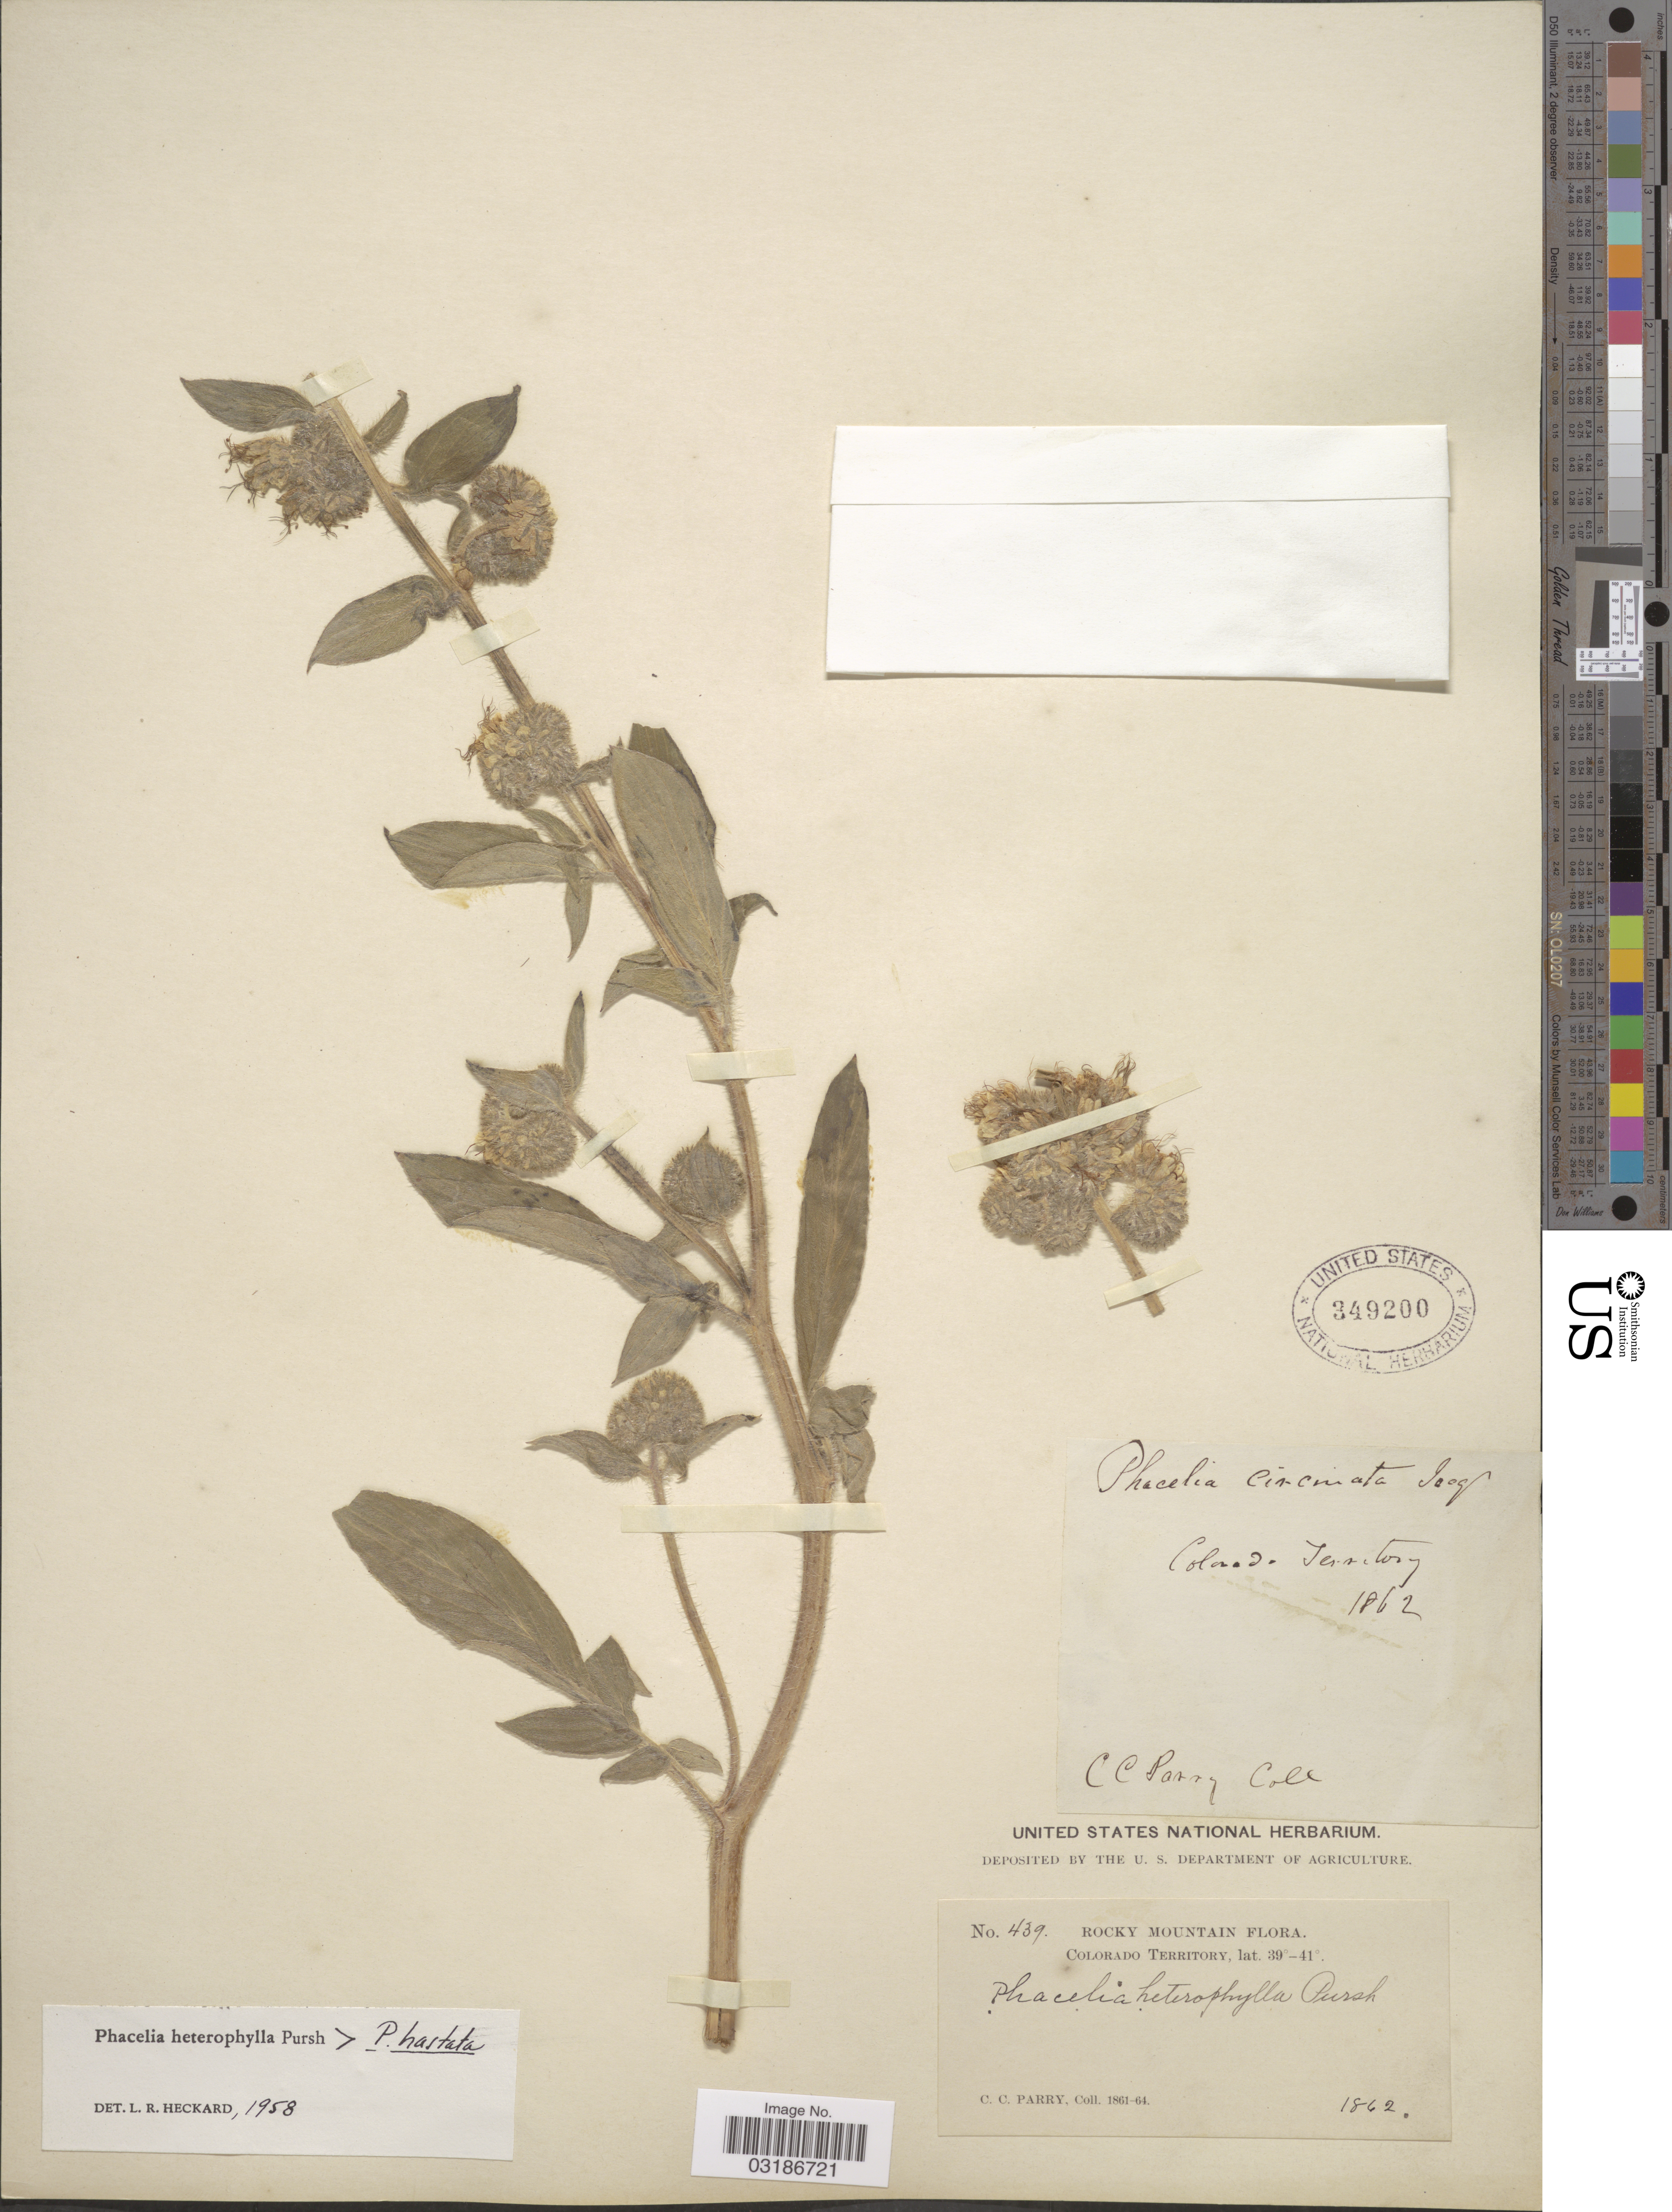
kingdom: Plantae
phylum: Tracheophyta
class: Magnoliopsida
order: Boraginales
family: Hydrophyllaceae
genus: Phacelia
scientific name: Phacelia heterophylla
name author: Pursh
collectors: C. C. Parry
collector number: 439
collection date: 1862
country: United States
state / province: Colorado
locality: Rocky Mountain. Colorado Territory.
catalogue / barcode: US 349200